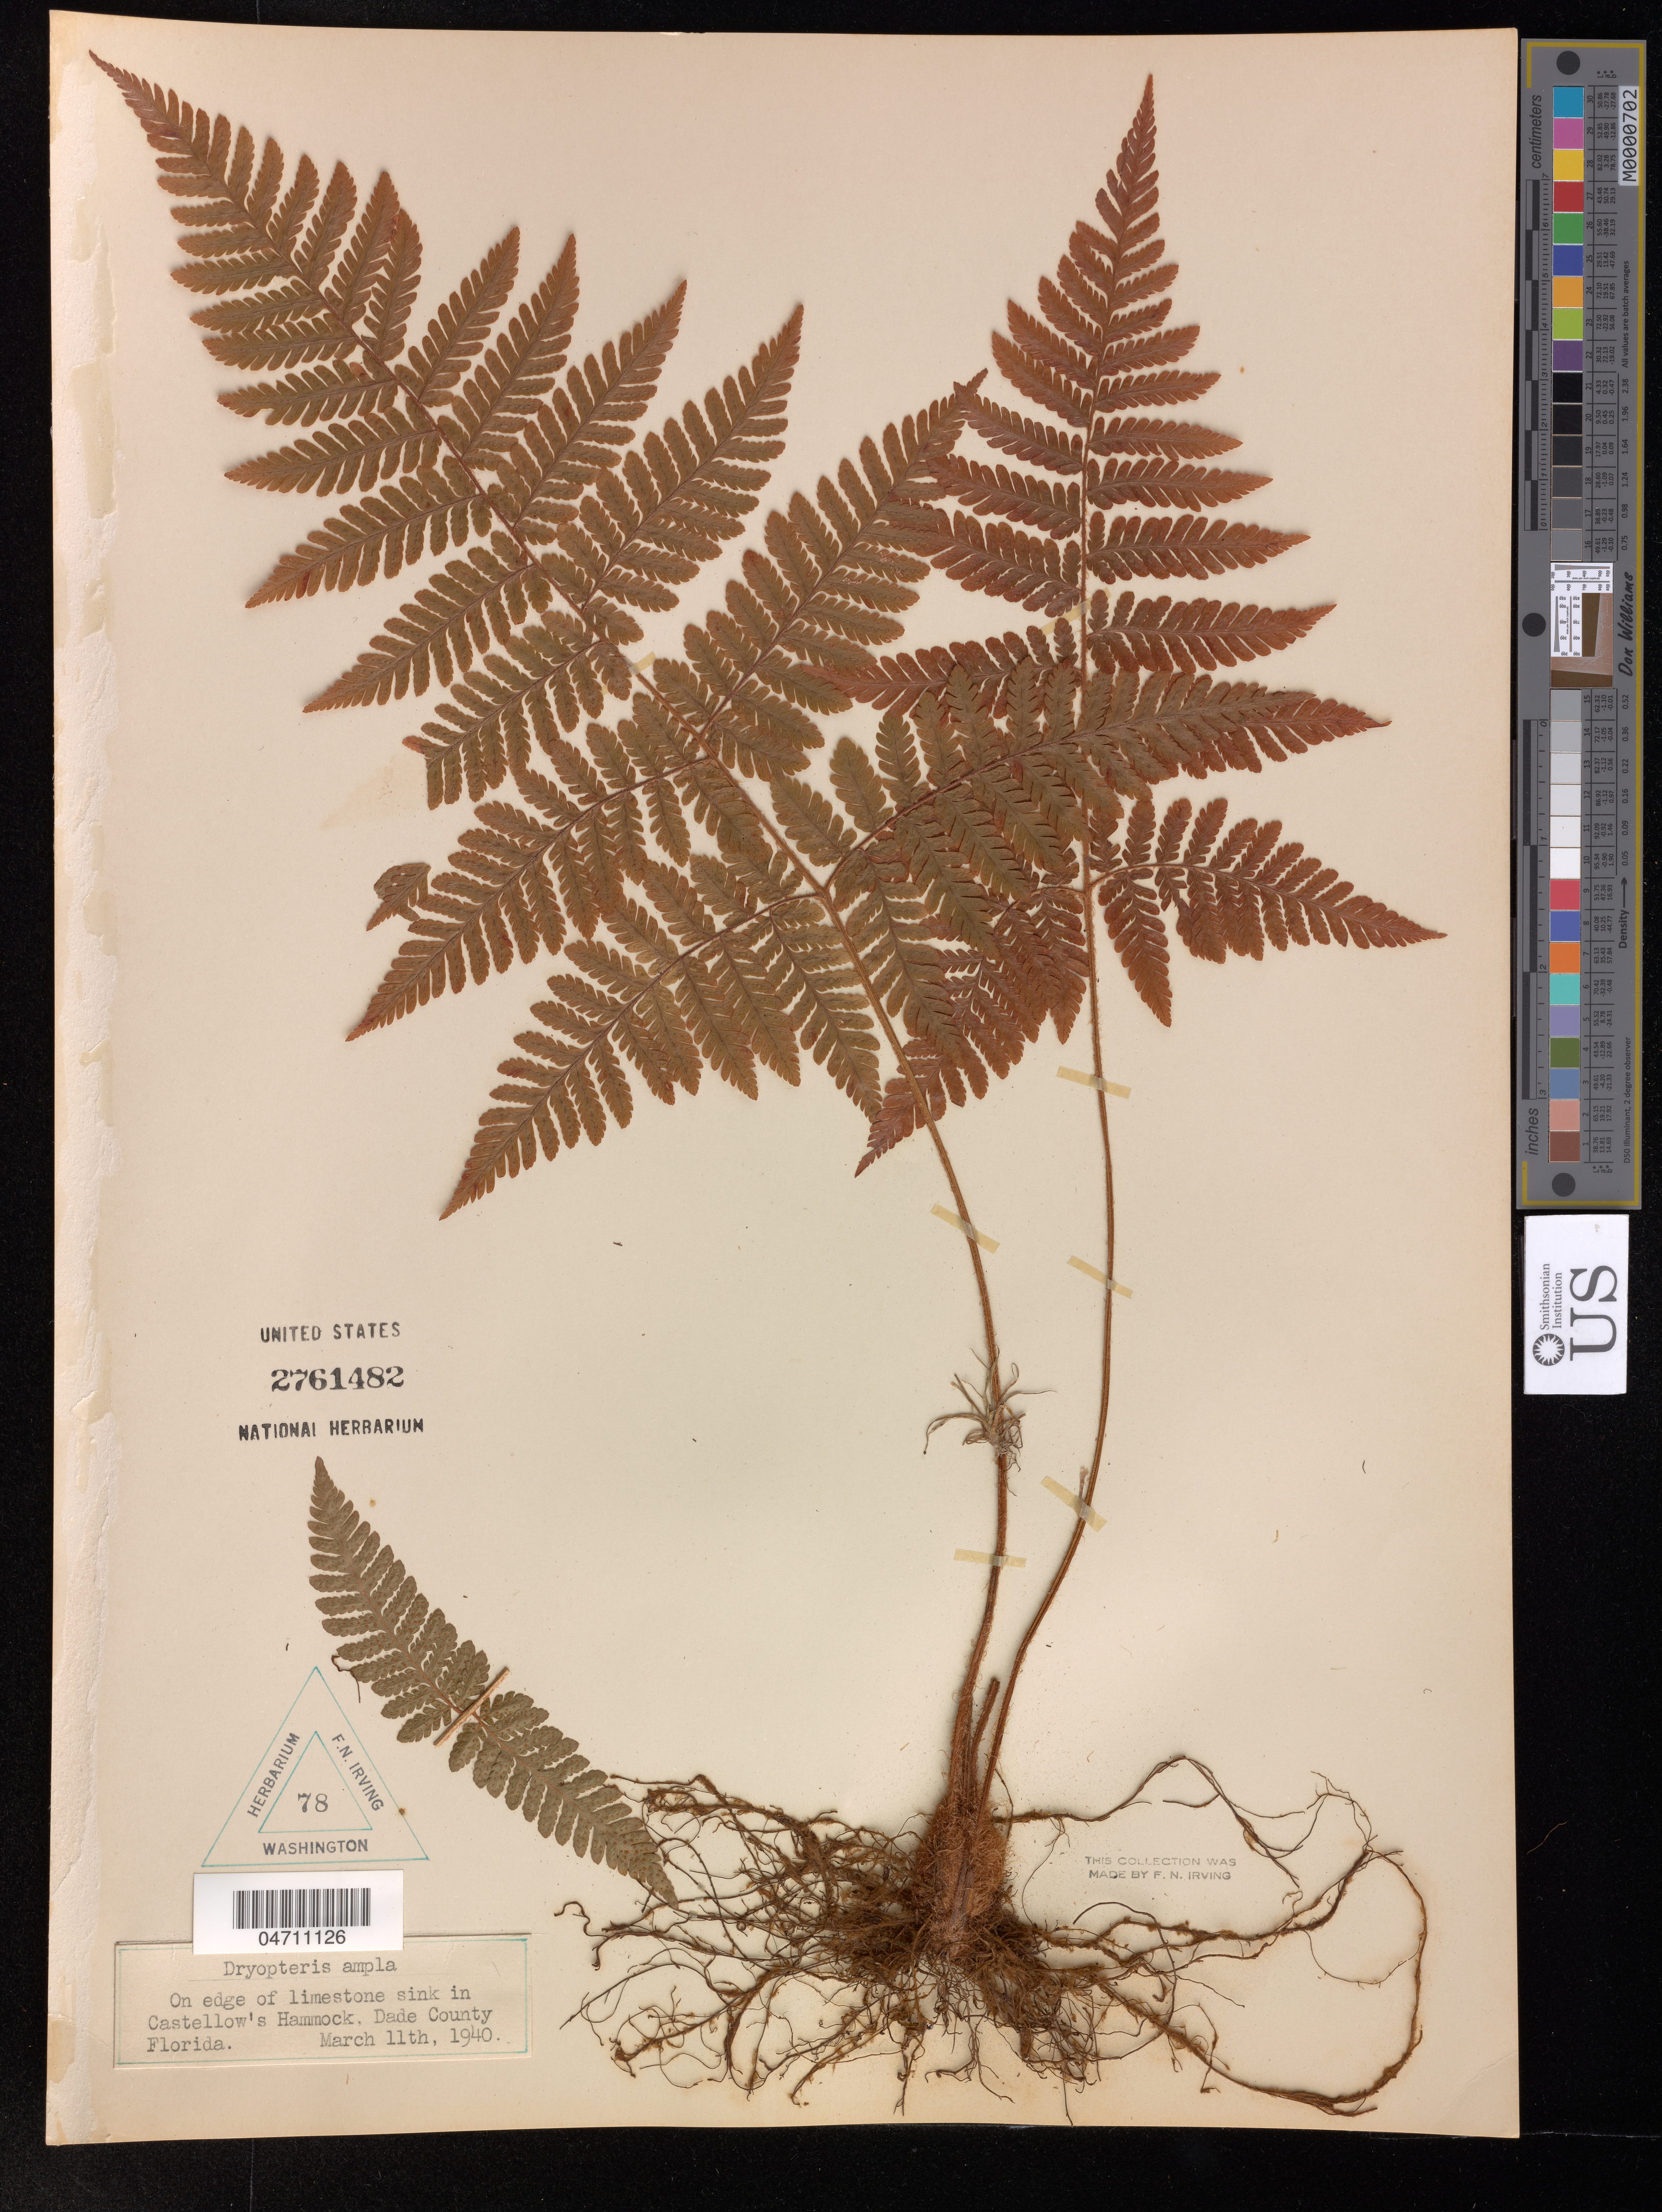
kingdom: Plantae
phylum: Tracheophyta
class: Polypodiopsida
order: Polypodiales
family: Dryopteridaceae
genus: Dryopteris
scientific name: Dryopteris ampla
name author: (Humb. & Bonpl. ex Willd.) Kuntze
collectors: F. Irving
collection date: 1940-03-11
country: United States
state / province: Florida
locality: In Castellow's Hammock, Dade County.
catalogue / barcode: US 2761482